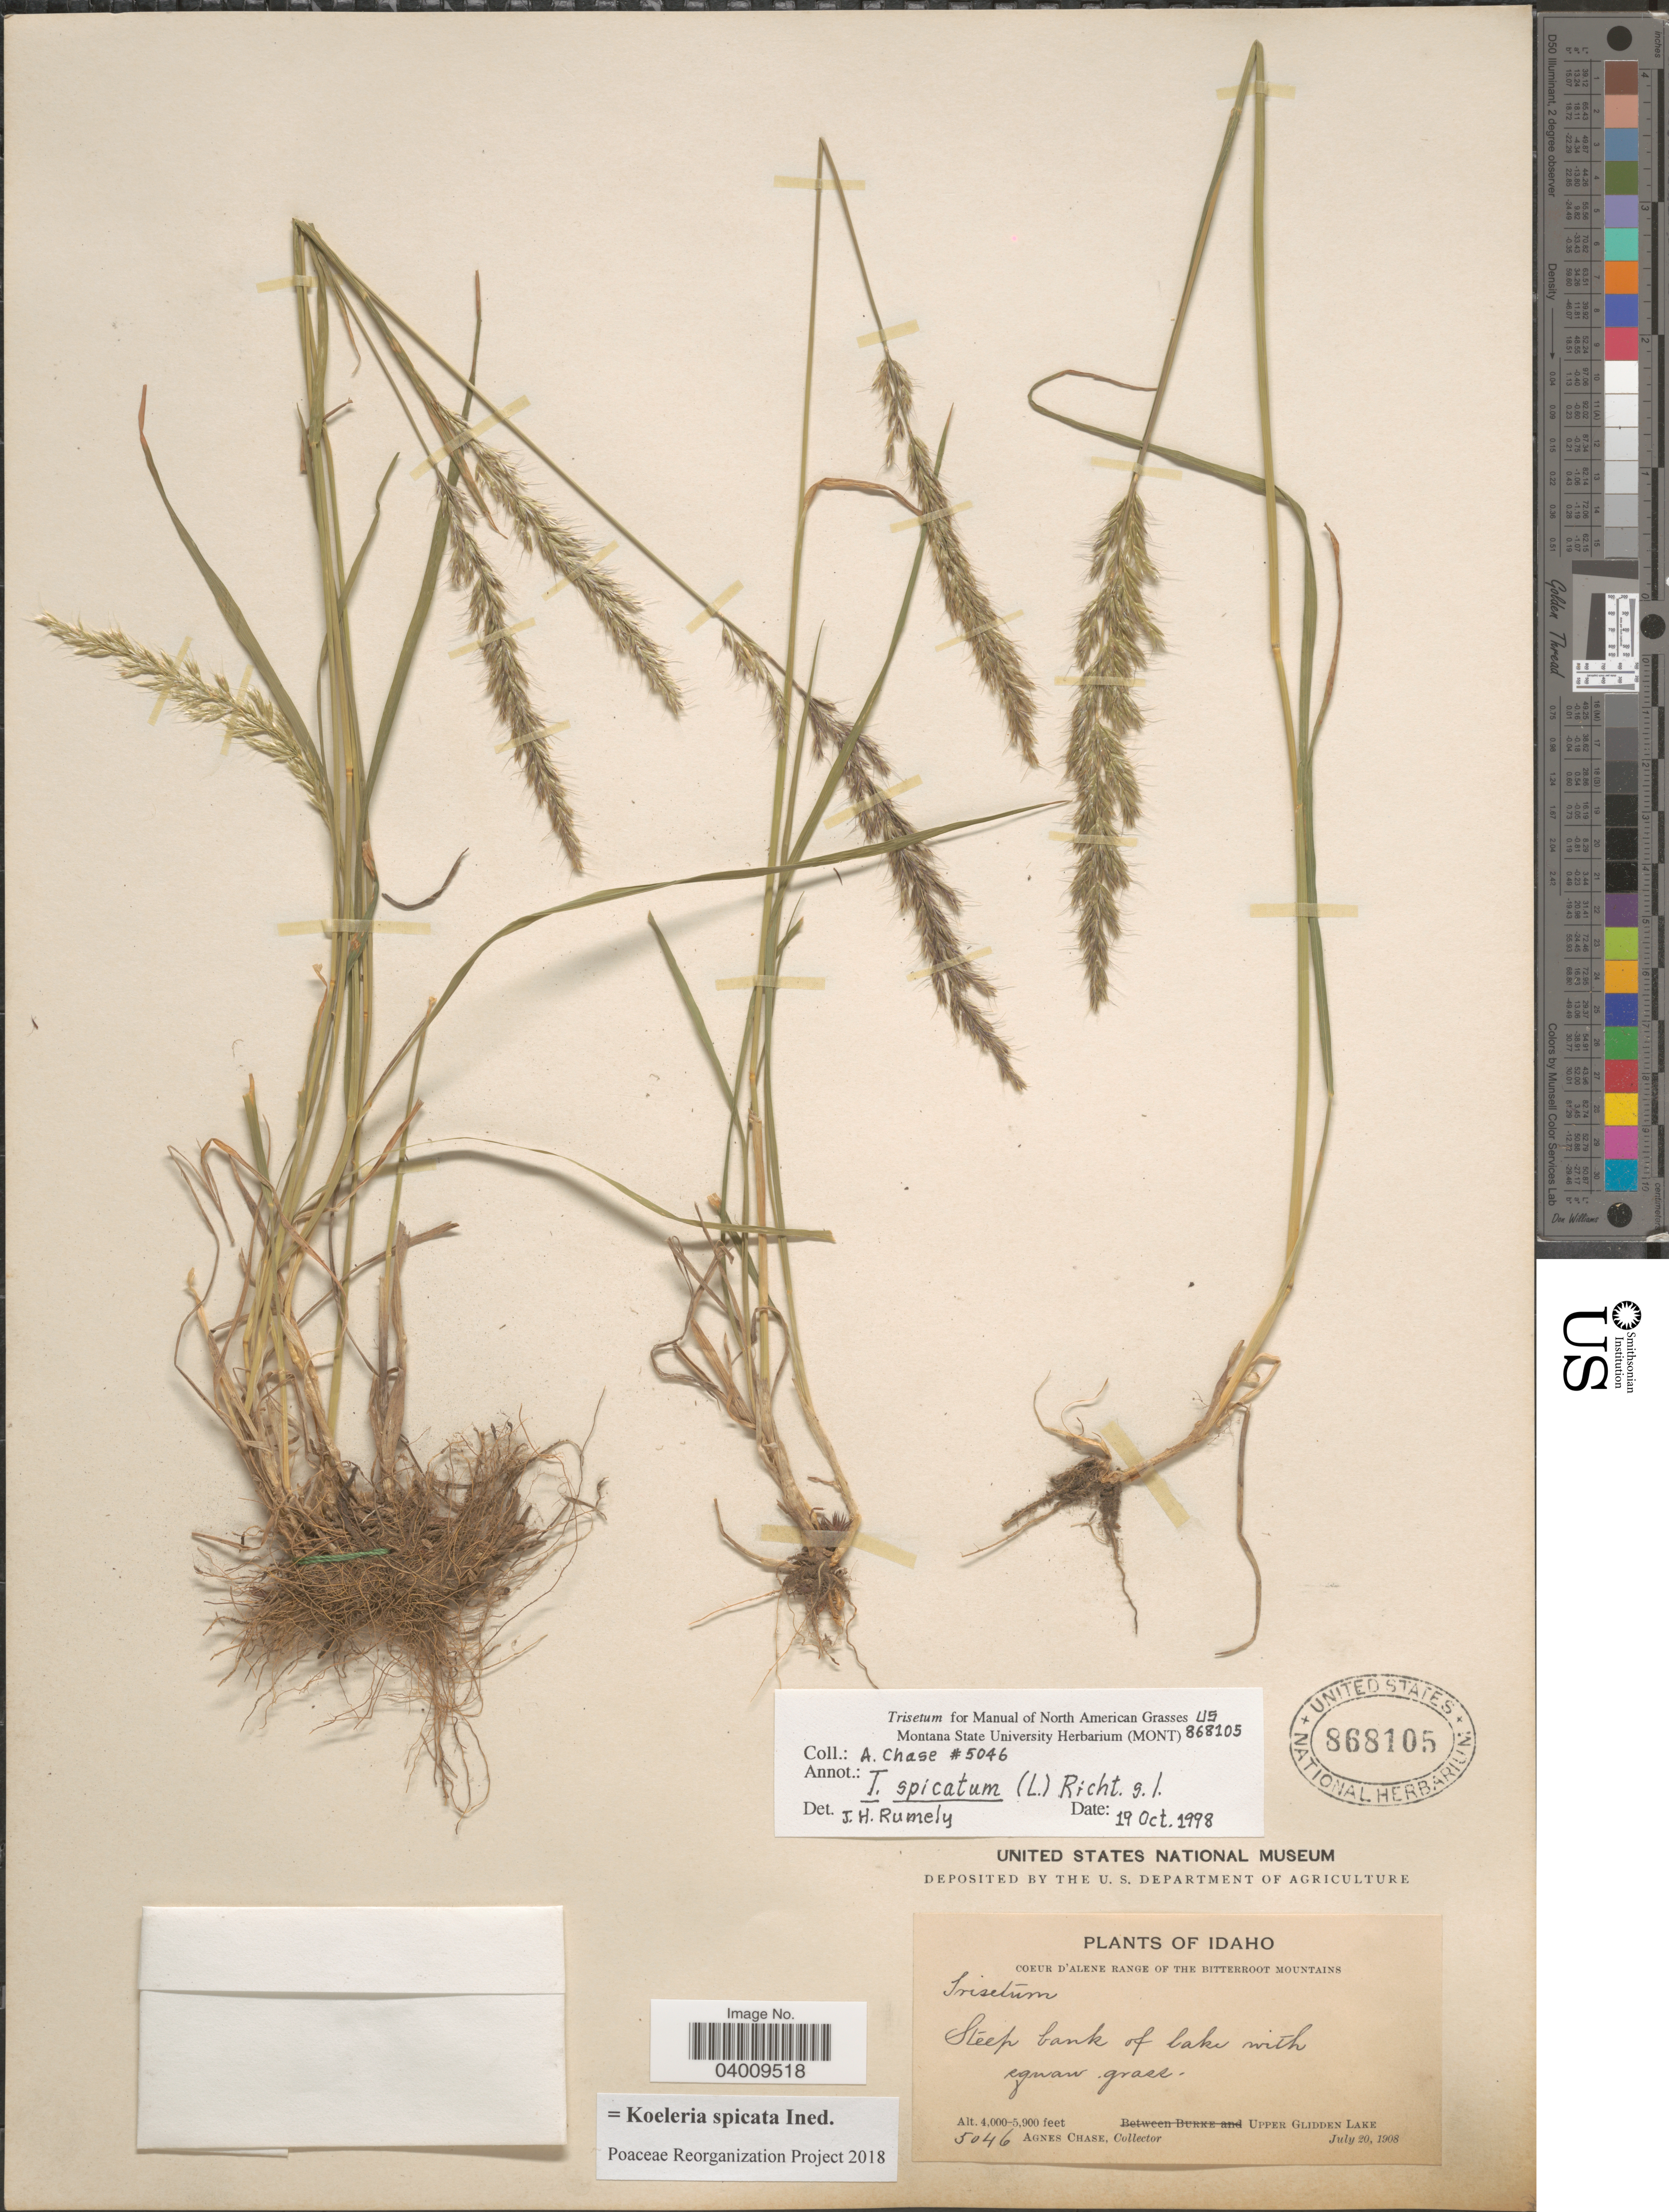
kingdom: Plantae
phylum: Tracheophyta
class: Liliopsida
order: Poales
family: Poaceae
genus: Koeleria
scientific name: Koeleria spicata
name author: (L.) Barberá et al.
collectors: A. Chase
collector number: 5046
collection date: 1908-07-20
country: United States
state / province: Idaho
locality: Coeur D'Alene Range of The Bitterroot Mountains. Steep bank of lake with squaw grass. Upper Glidden Lake.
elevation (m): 1219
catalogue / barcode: US 868105